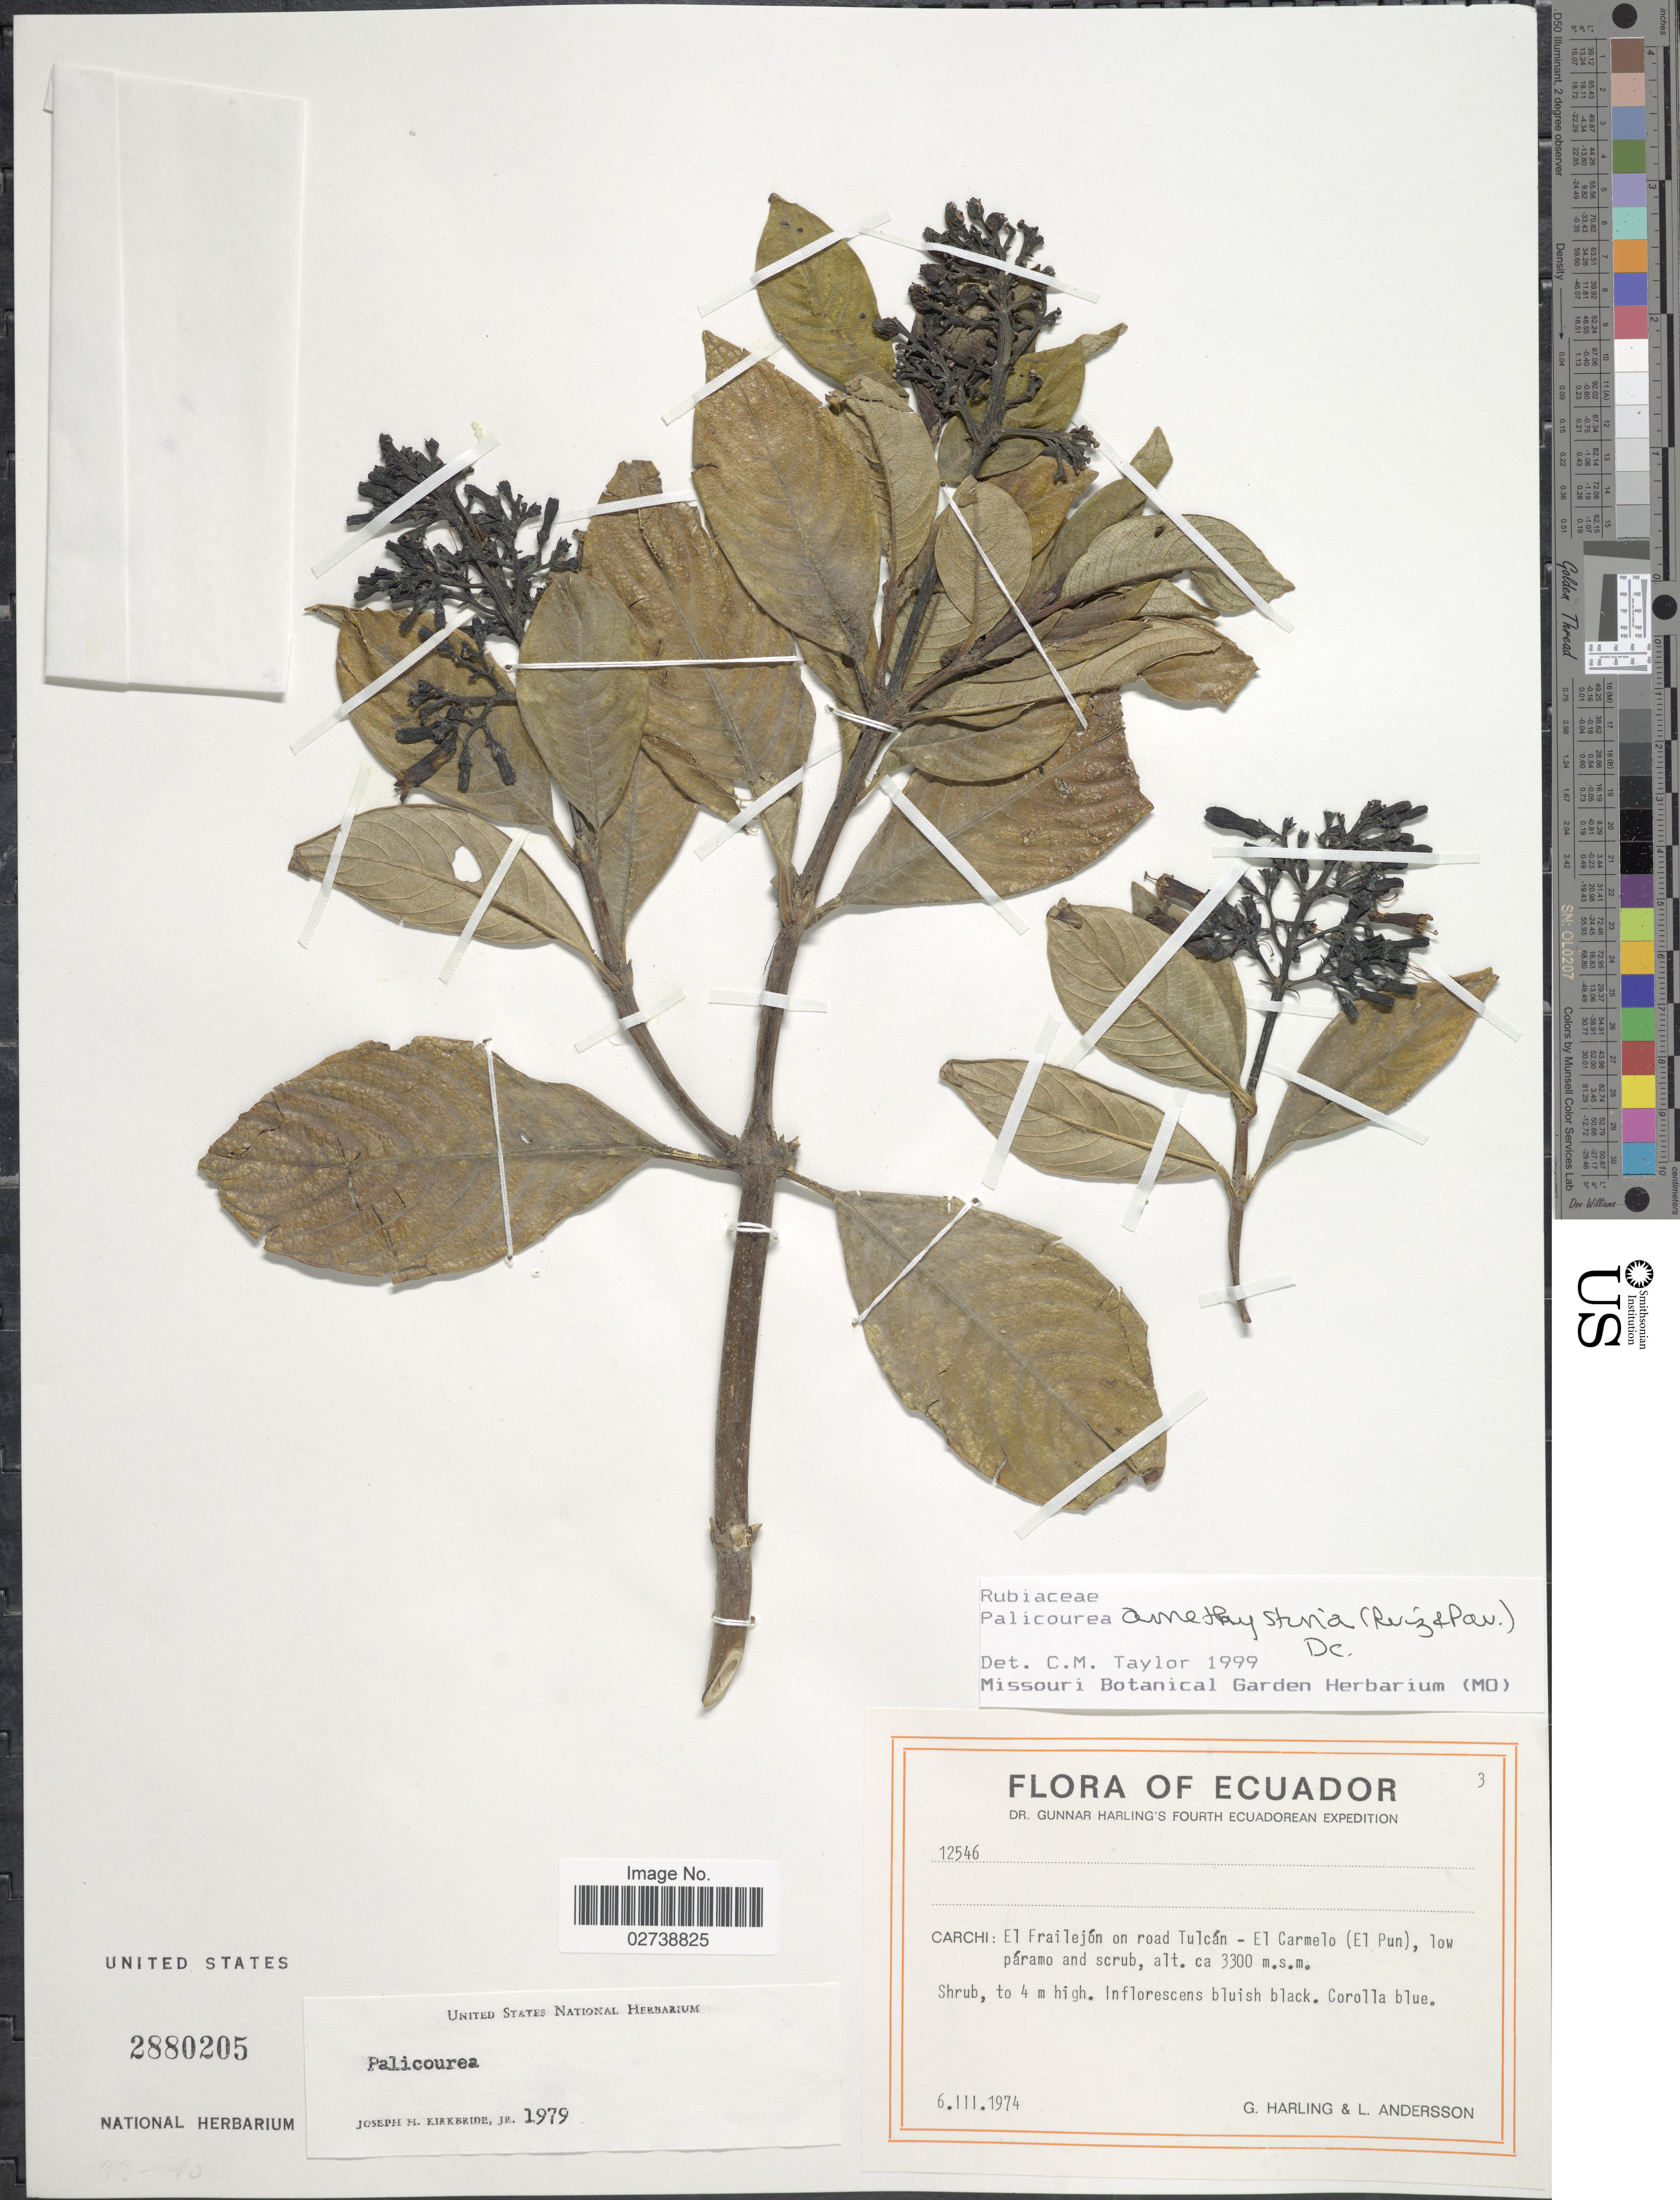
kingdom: Plantae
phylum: Tracheophyta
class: Magnoliopsida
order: Gentianales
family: Rubiaceae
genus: Palicourea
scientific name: Palicourea amethystina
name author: (Ruiz & Pav.) DC.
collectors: G. Harling & L. Andersson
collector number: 12546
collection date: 1974-03-06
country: Ecuador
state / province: Carchi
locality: El Frailejón on road Tulcán - El Carmelo (El Pun), low páramo and scrub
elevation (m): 3300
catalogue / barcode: US 2880205